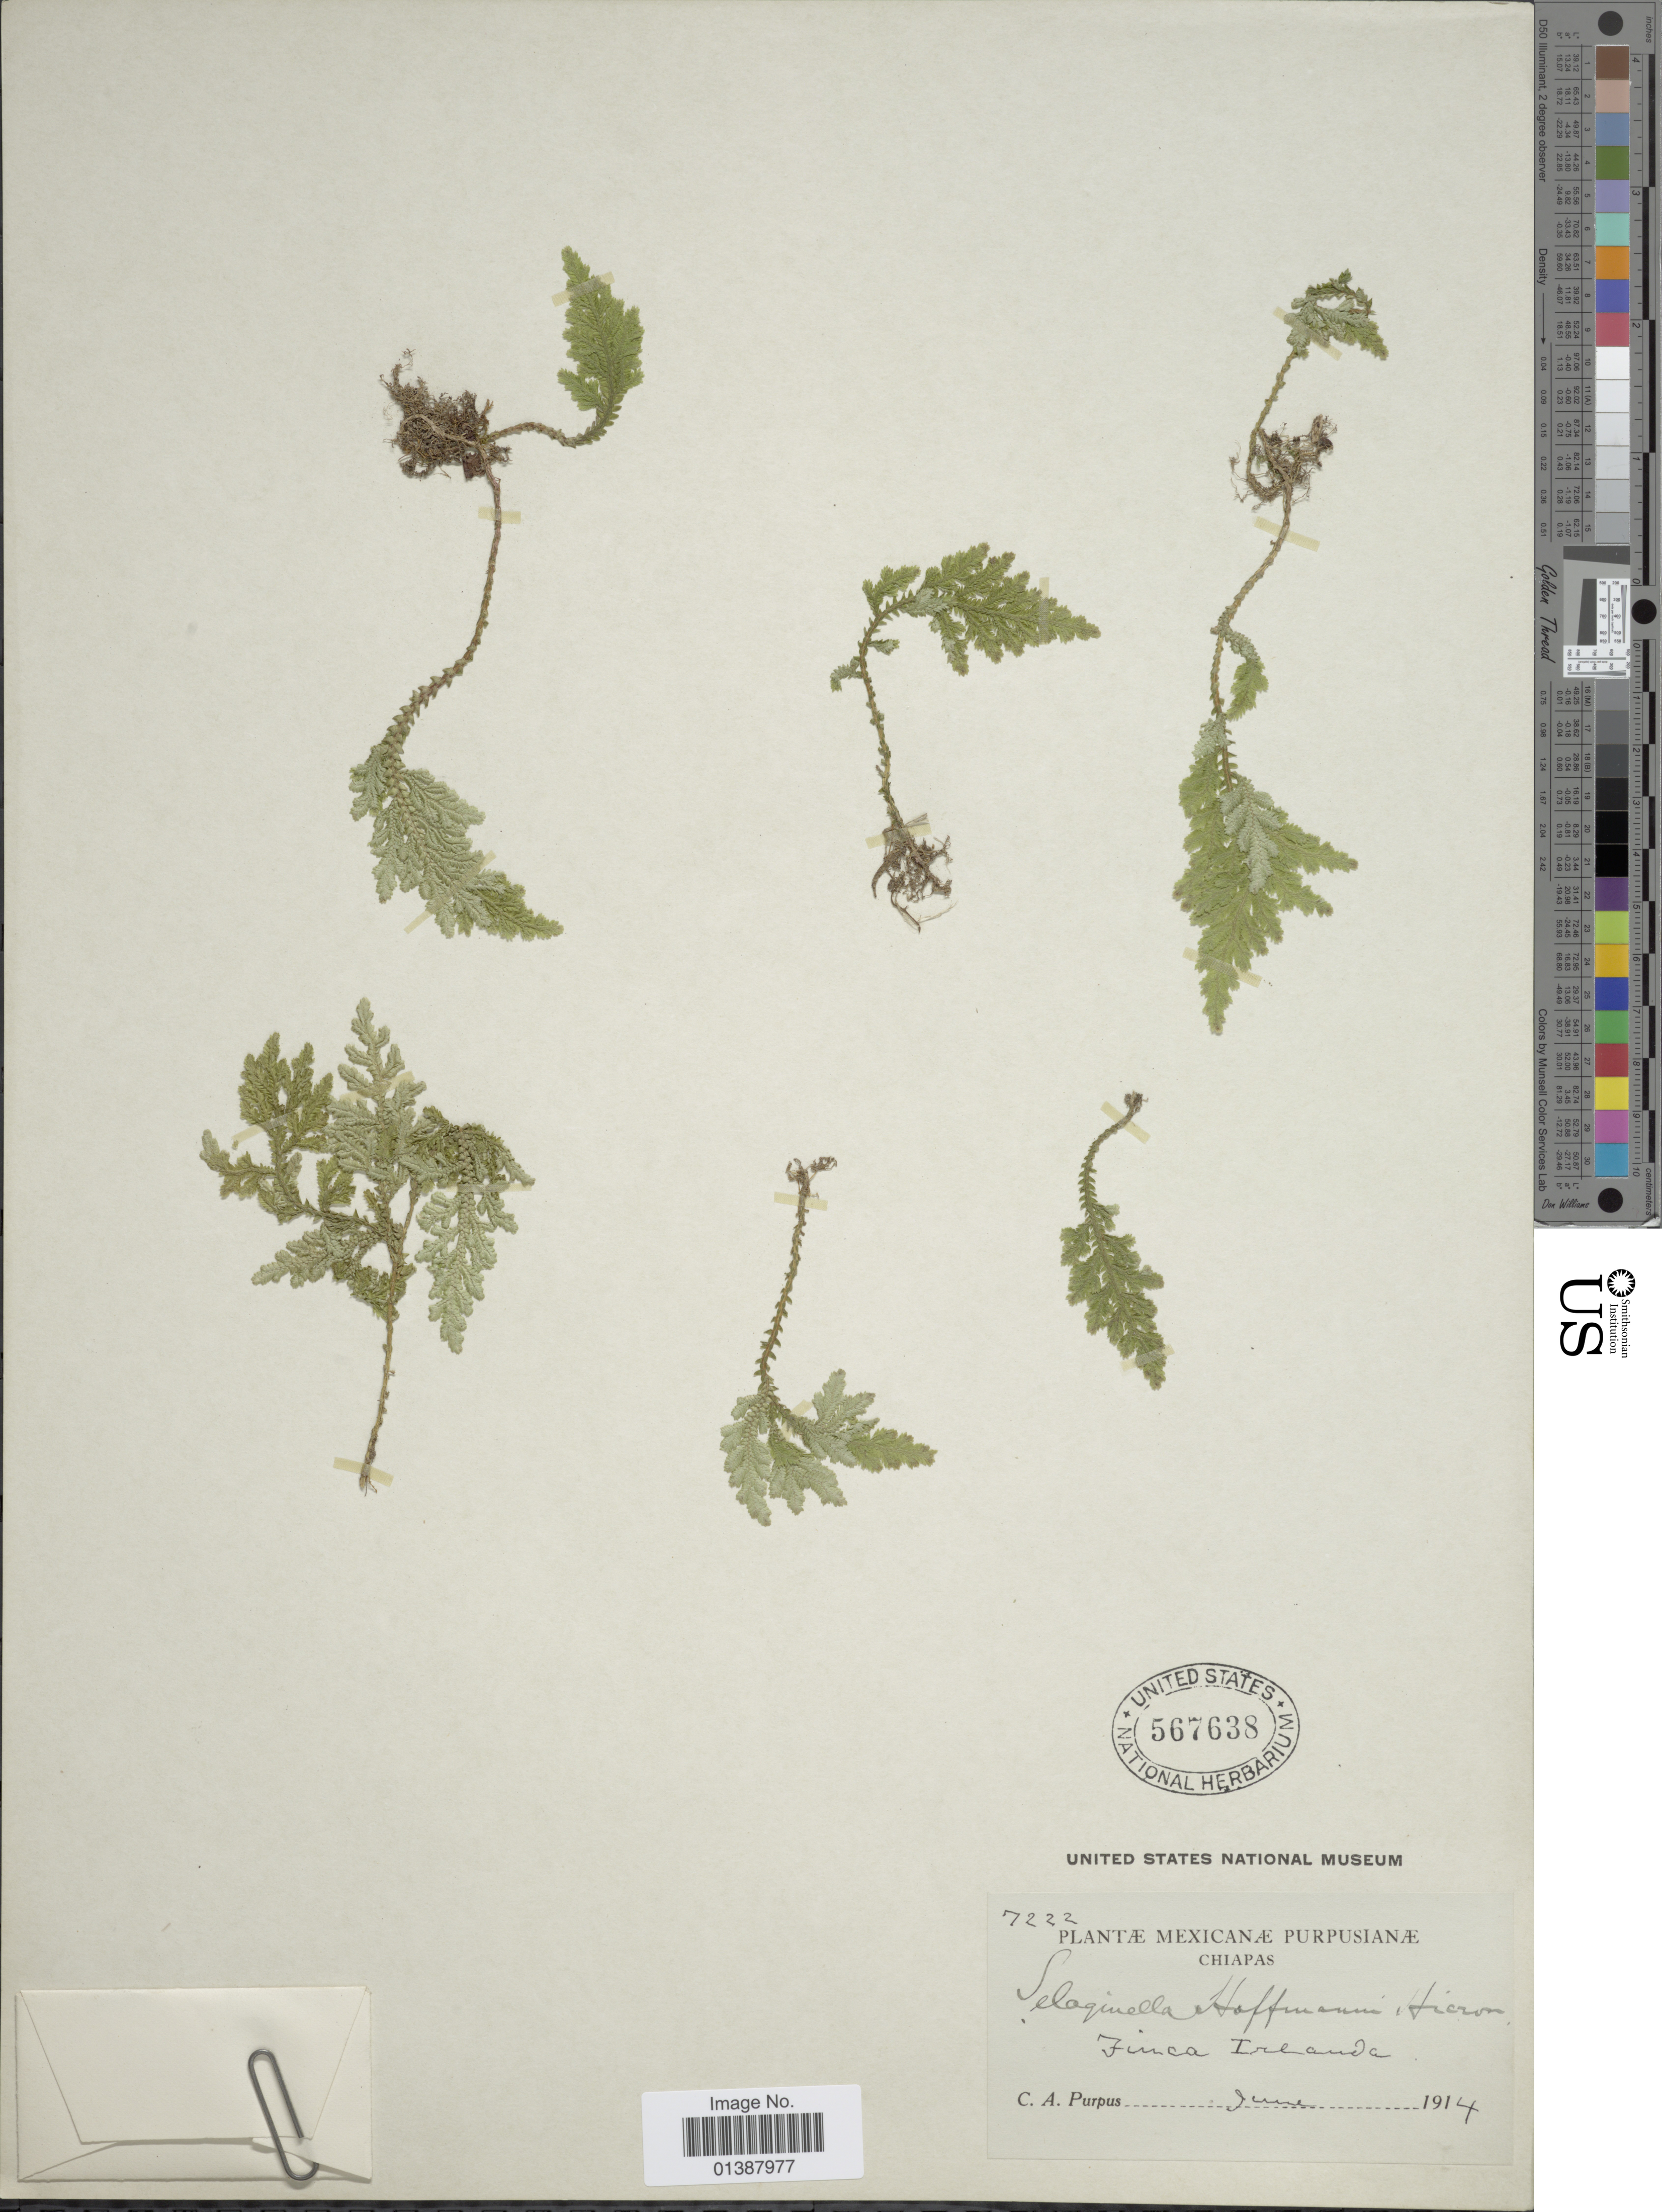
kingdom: Plantae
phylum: Tracheophyta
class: Lycopodiopsida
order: Selaginellales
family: Selaginellaceae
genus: Selaginella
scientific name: Selaginella hoffmannii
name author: Hieron.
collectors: C. A. Purpus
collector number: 7222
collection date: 1914-06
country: Mexico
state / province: Chiapas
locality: Finca Irlanda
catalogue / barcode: US 567638